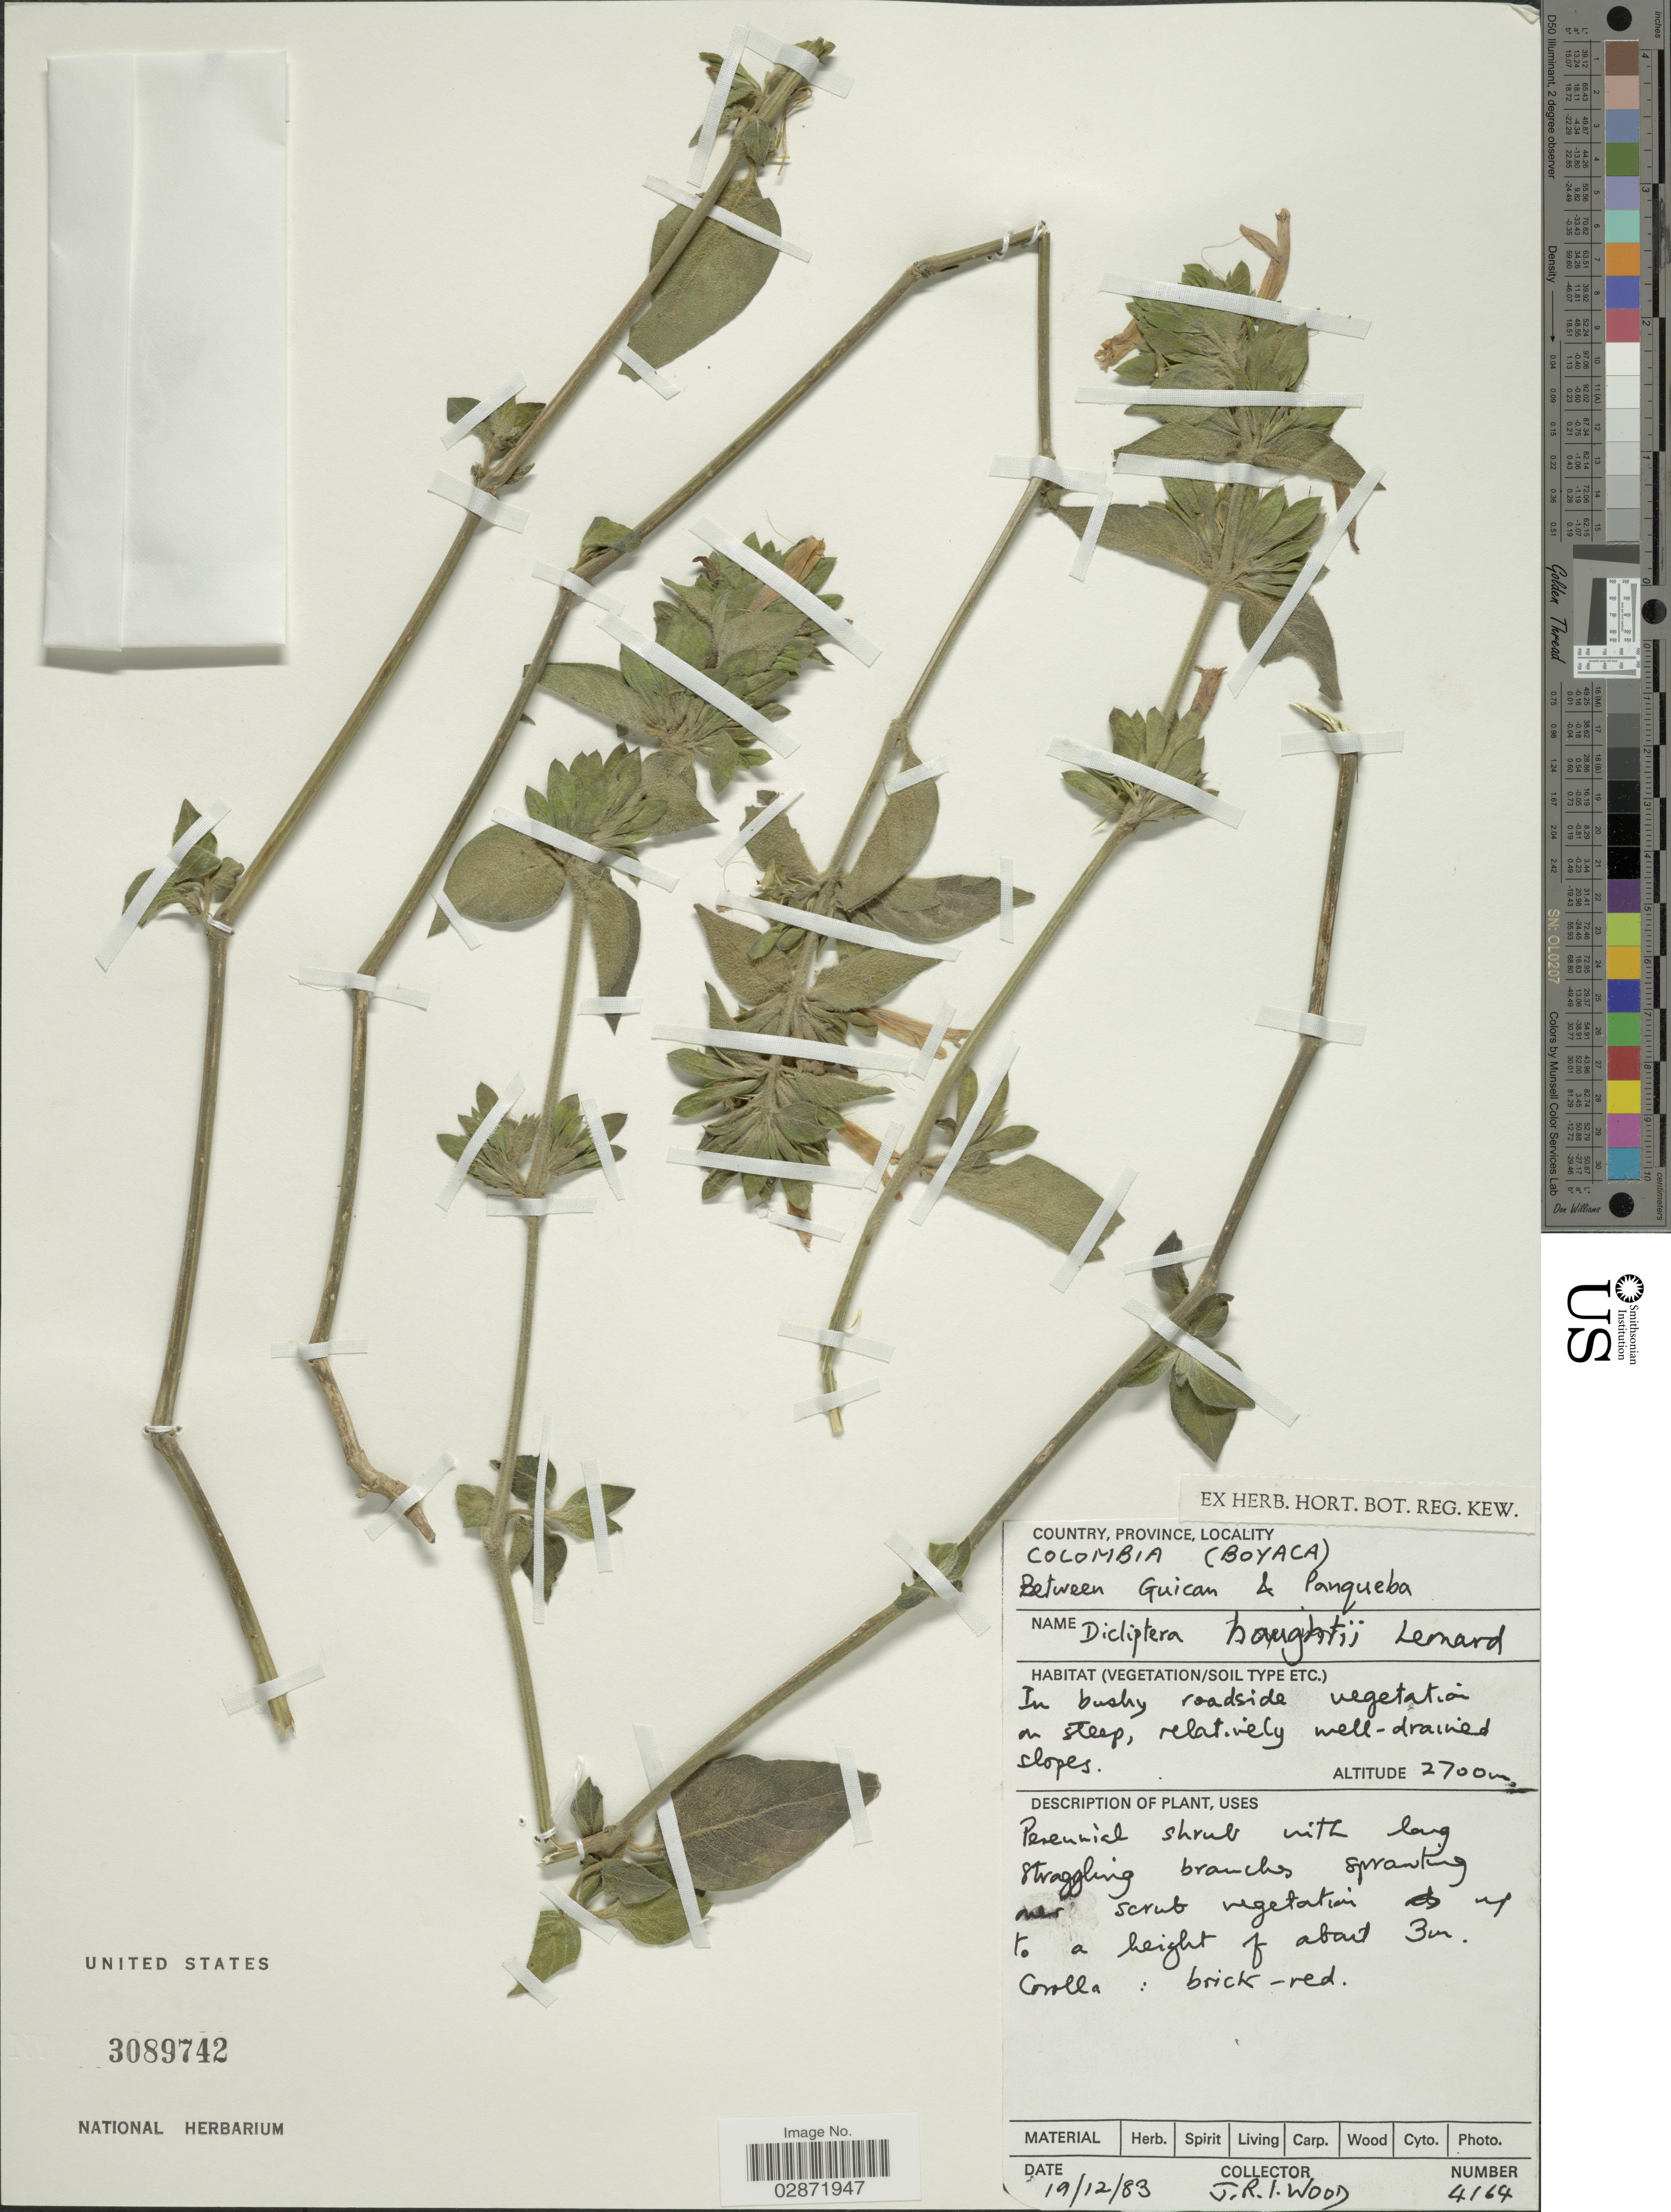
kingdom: Plantae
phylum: Tracheophyta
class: Magnoliopsida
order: Lamiales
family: Acanthaceae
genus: Dicliptera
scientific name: Dicliptera haughtii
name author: Leonard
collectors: J. R. I. Wood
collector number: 4164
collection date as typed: Transcribed d/m/y: 19/12/83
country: Colombia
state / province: Boyacá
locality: Between Guican & Panqueba.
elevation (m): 2700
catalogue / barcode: US 3089742